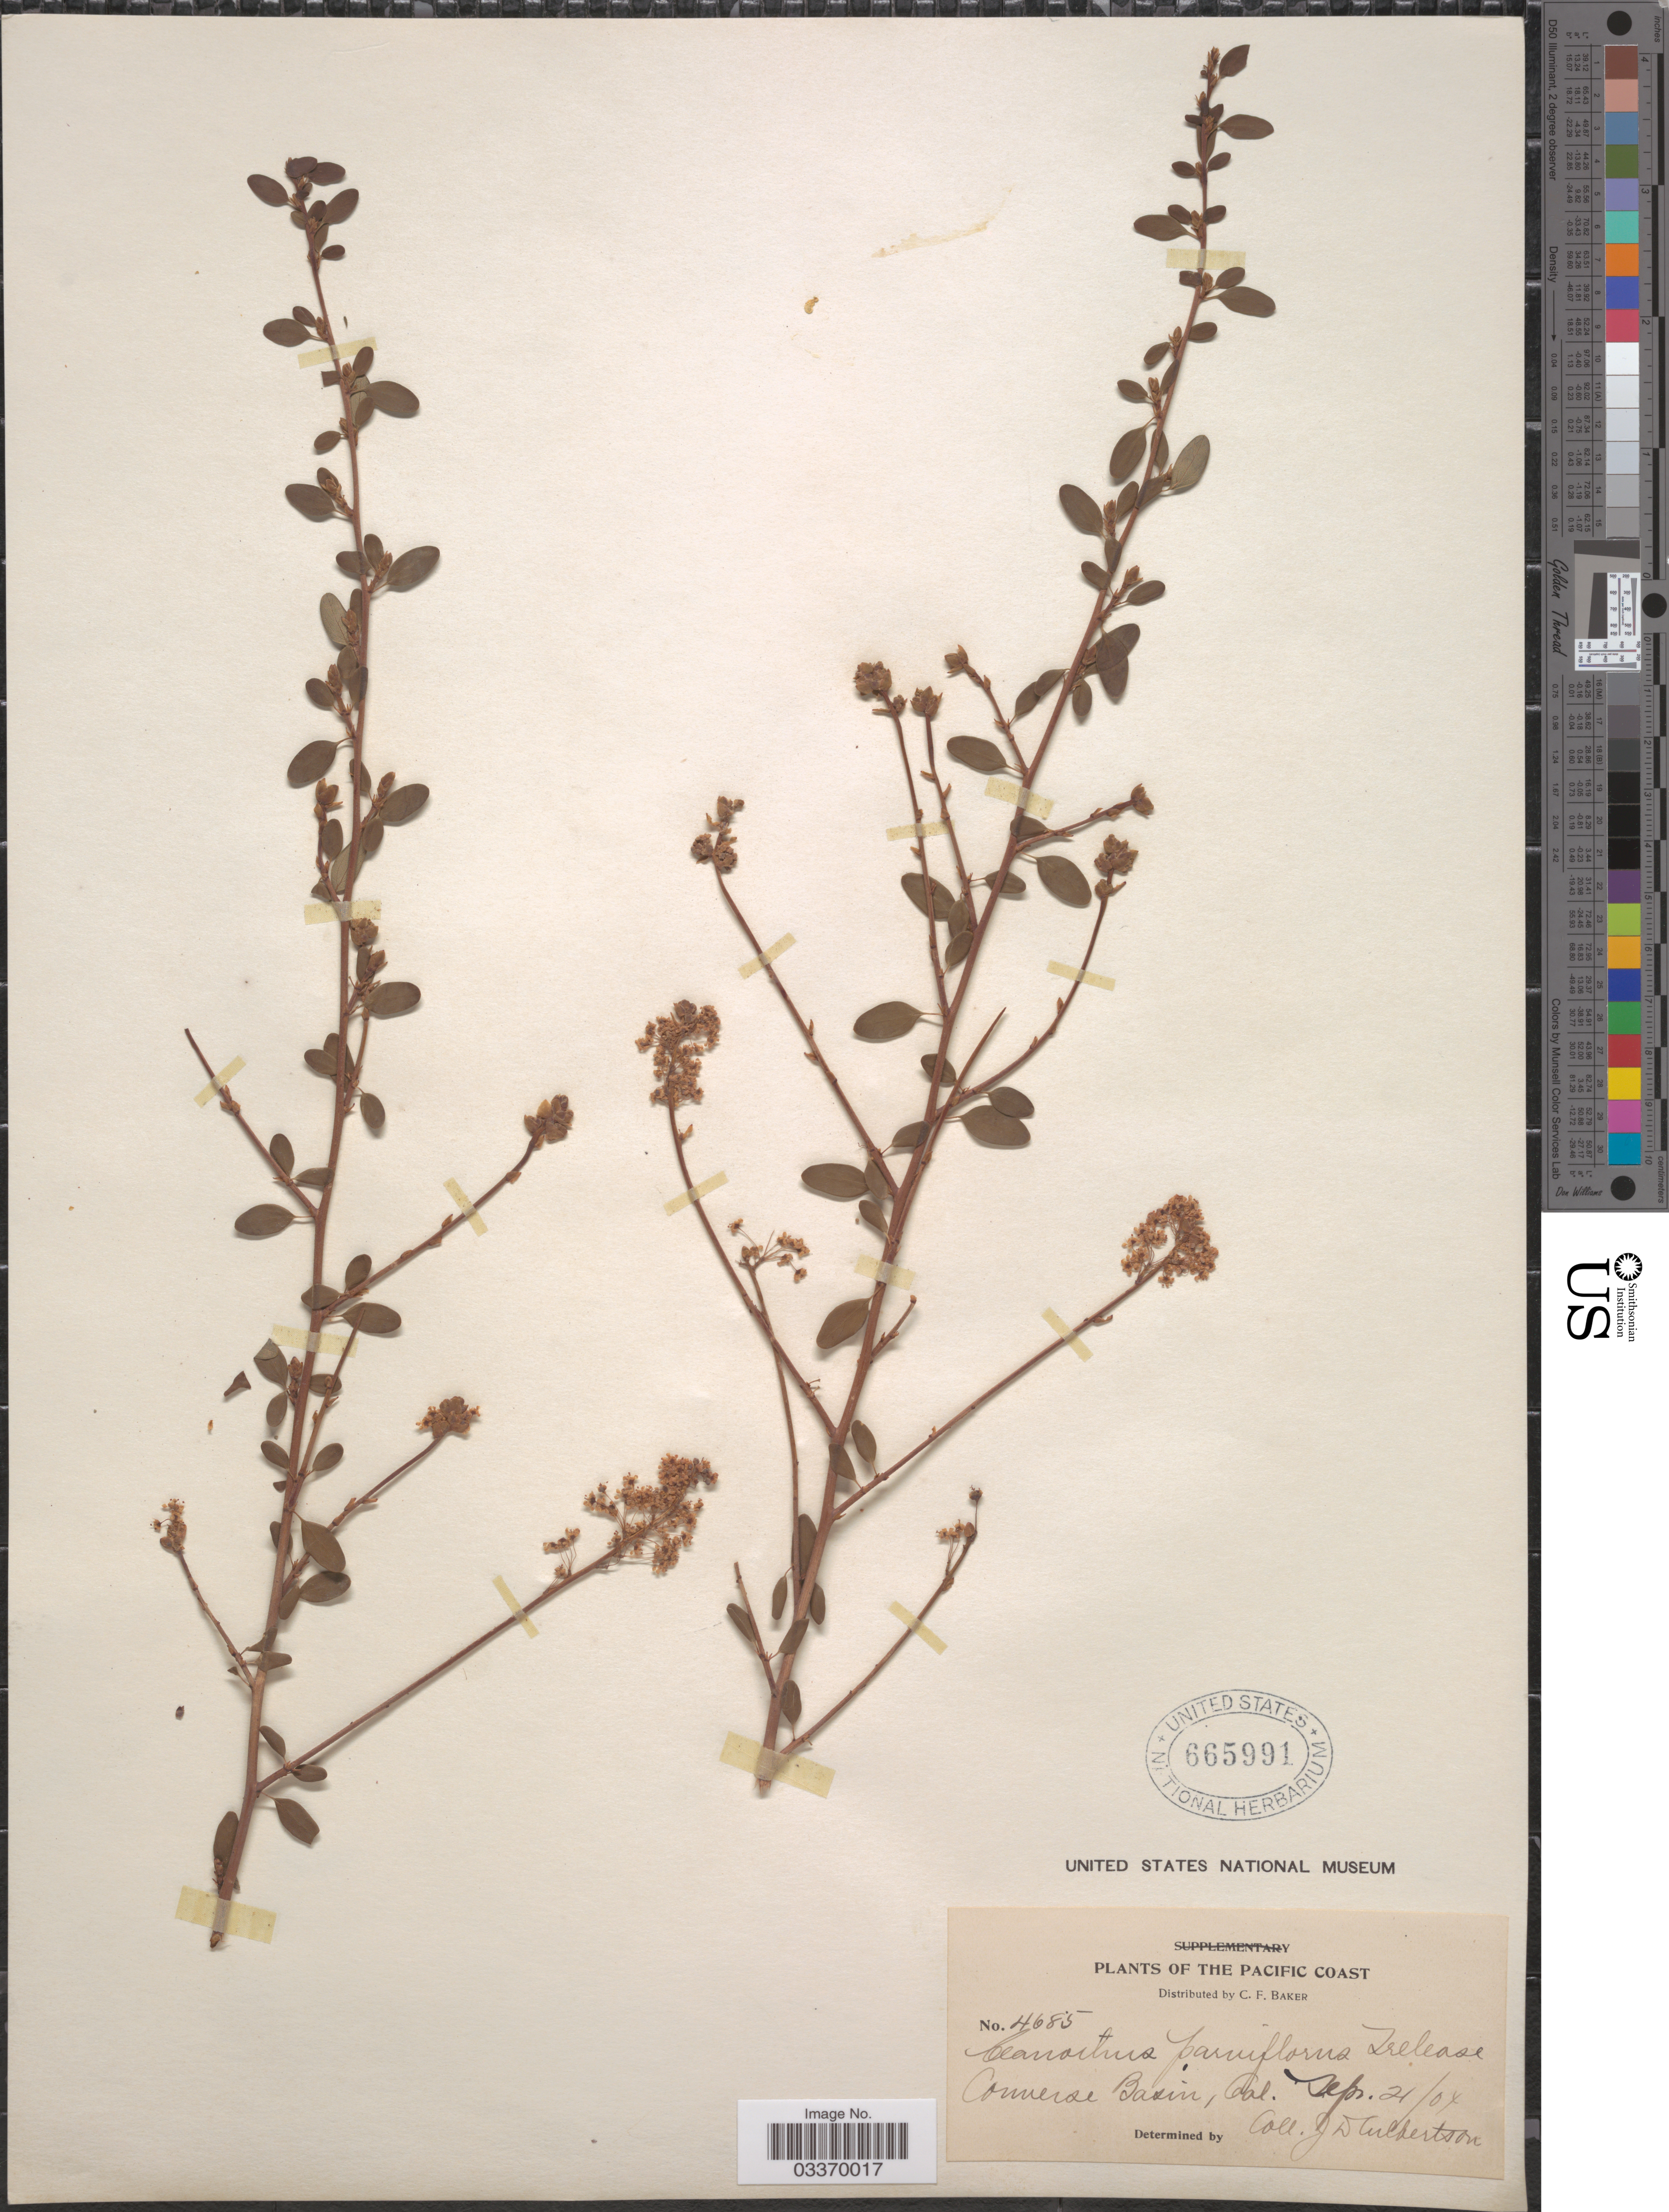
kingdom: Plantae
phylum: Tracheophyta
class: Magnoliopsida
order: Rosales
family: Rhamnaceae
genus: Ceanothus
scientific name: Ceanothus parvifolius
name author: (S. Watson) Trel.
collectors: J. Culbertson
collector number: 4685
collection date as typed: Transcribed d/m/y: 21/9/4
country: United States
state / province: California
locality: The Pacific Coast. Converse Basin.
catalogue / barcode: US 665991